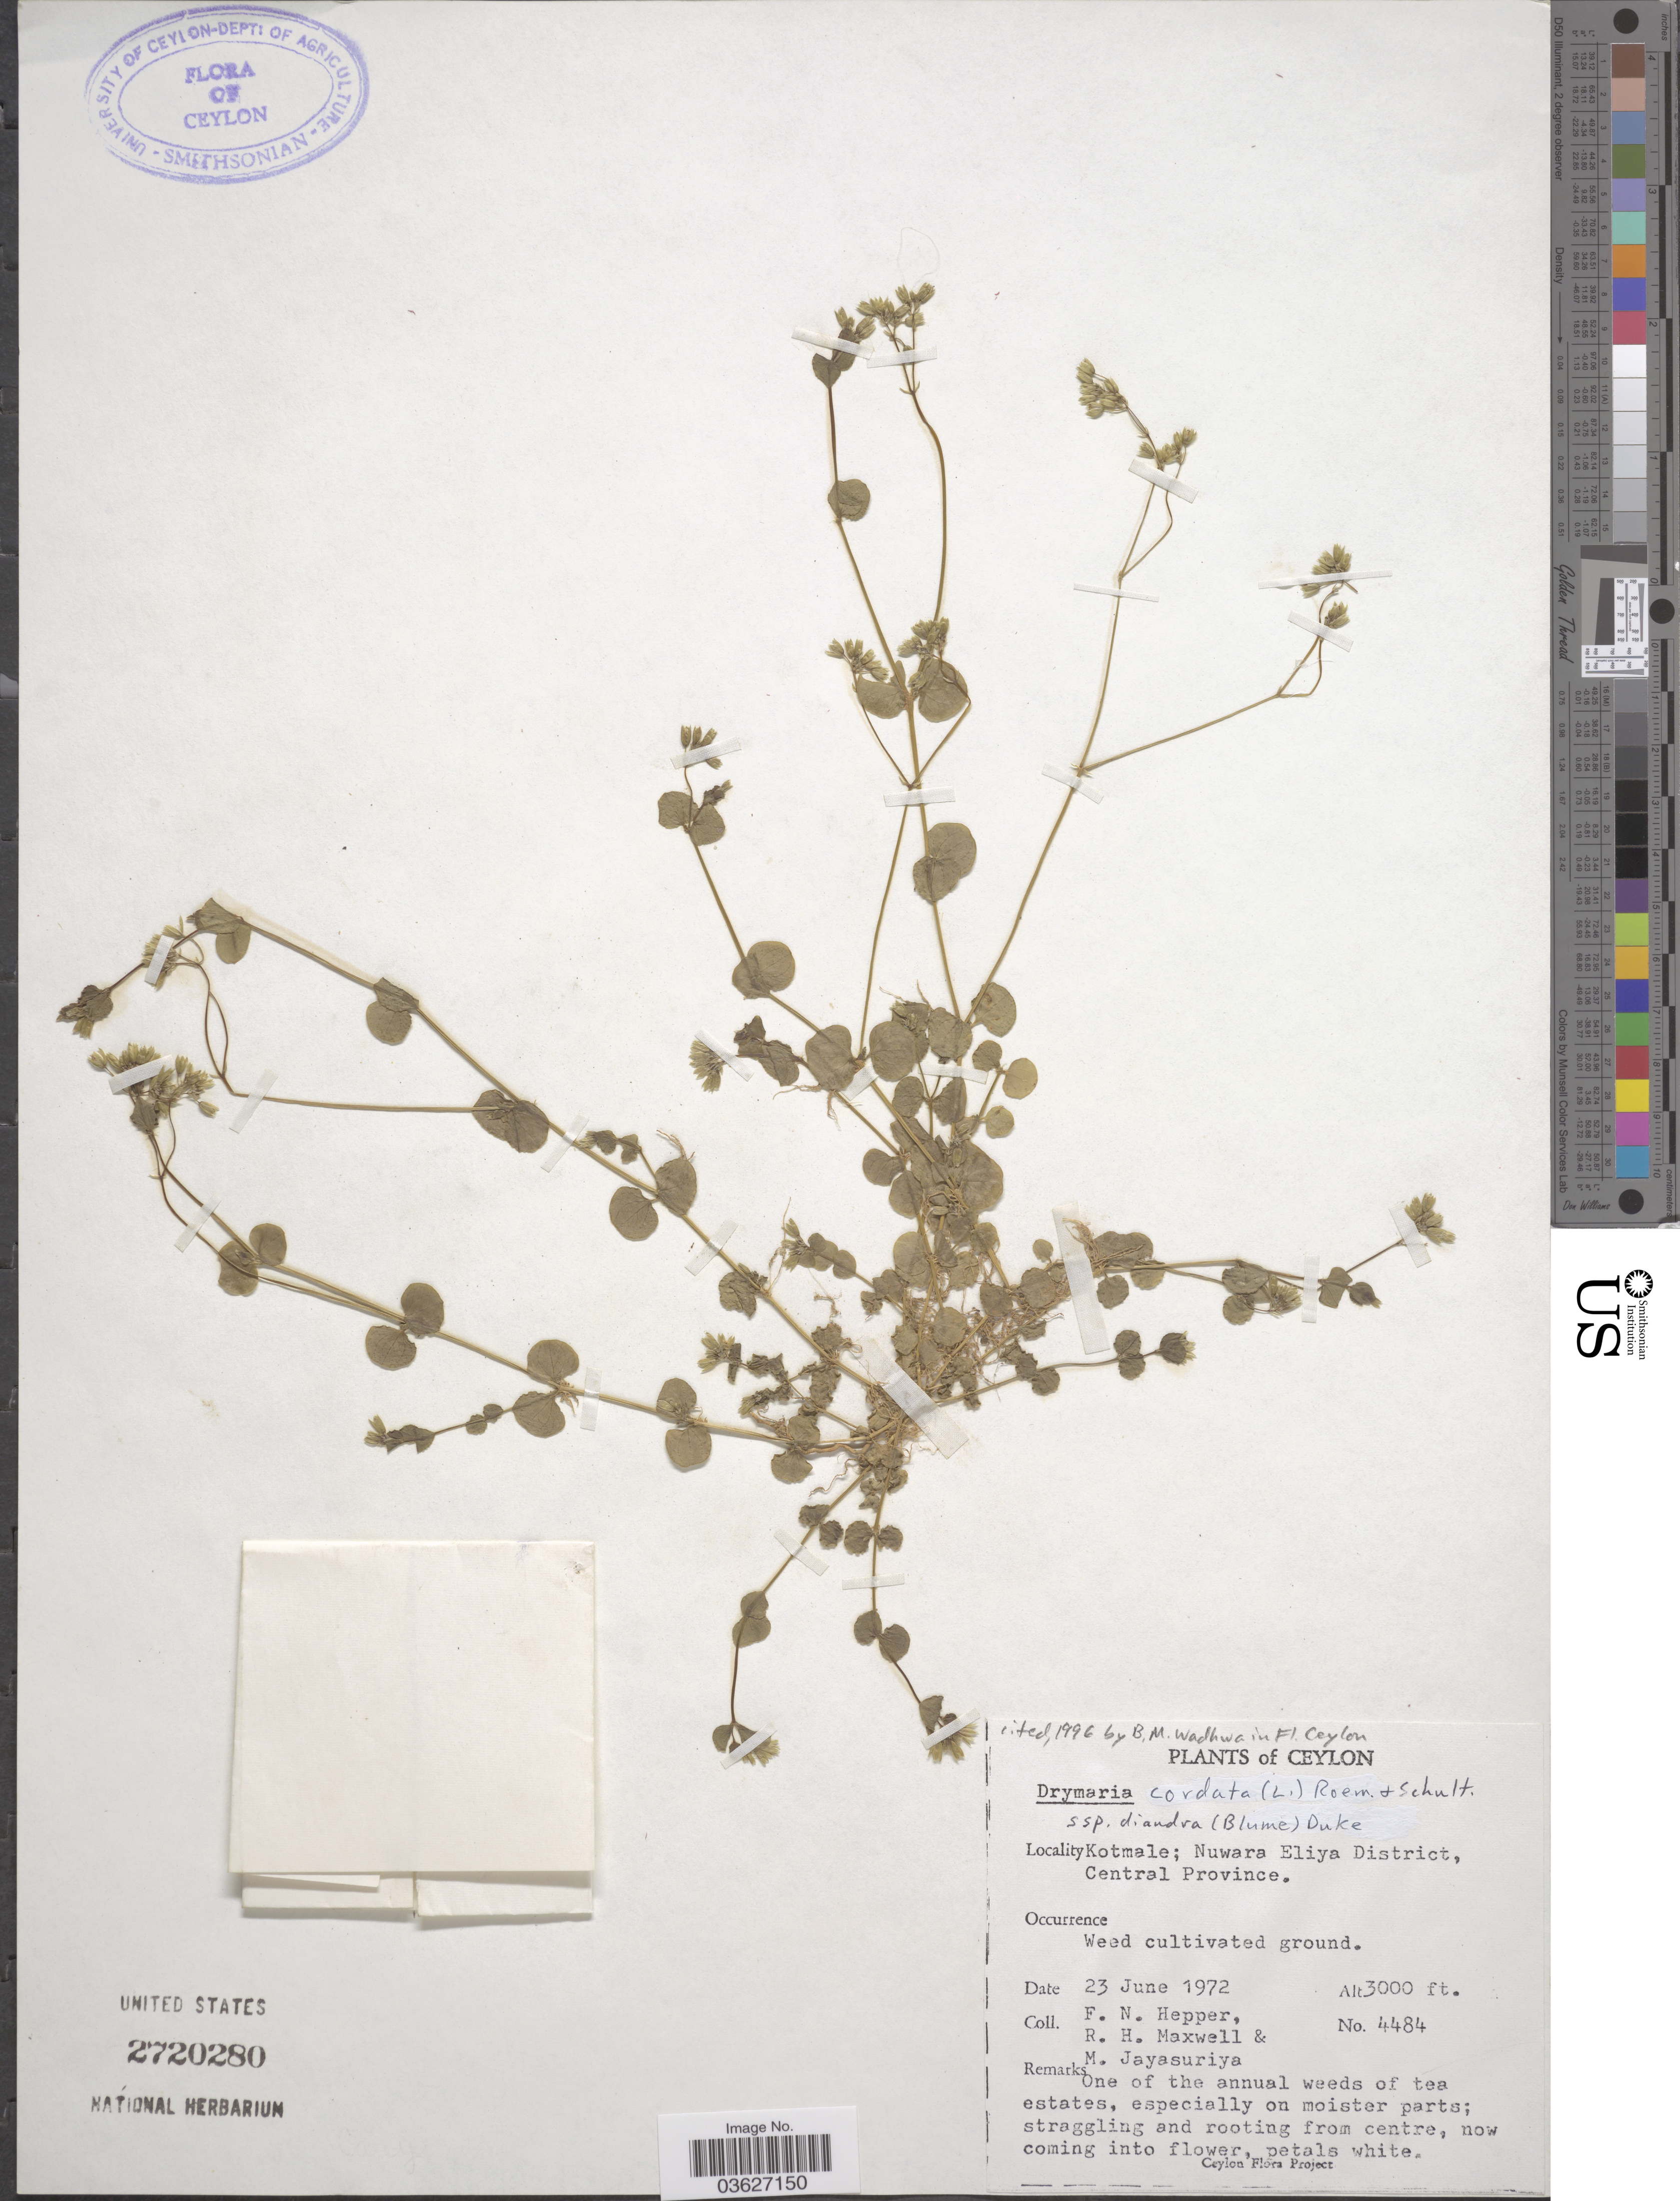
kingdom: Plantae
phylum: Tracheophyta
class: Magnoliopsida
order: Caryophyllales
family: Caryophyllaceae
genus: Drymaria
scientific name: Drymaria diandra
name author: Blume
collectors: F. Hepper, R. Maxwell & M. Jayasuriya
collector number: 4484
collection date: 1972-06-23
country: Sri Lanka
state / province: Central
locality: Ceylon. Kotmale; Nuwara Eliya District.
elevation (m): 914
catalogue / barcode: US 2720280